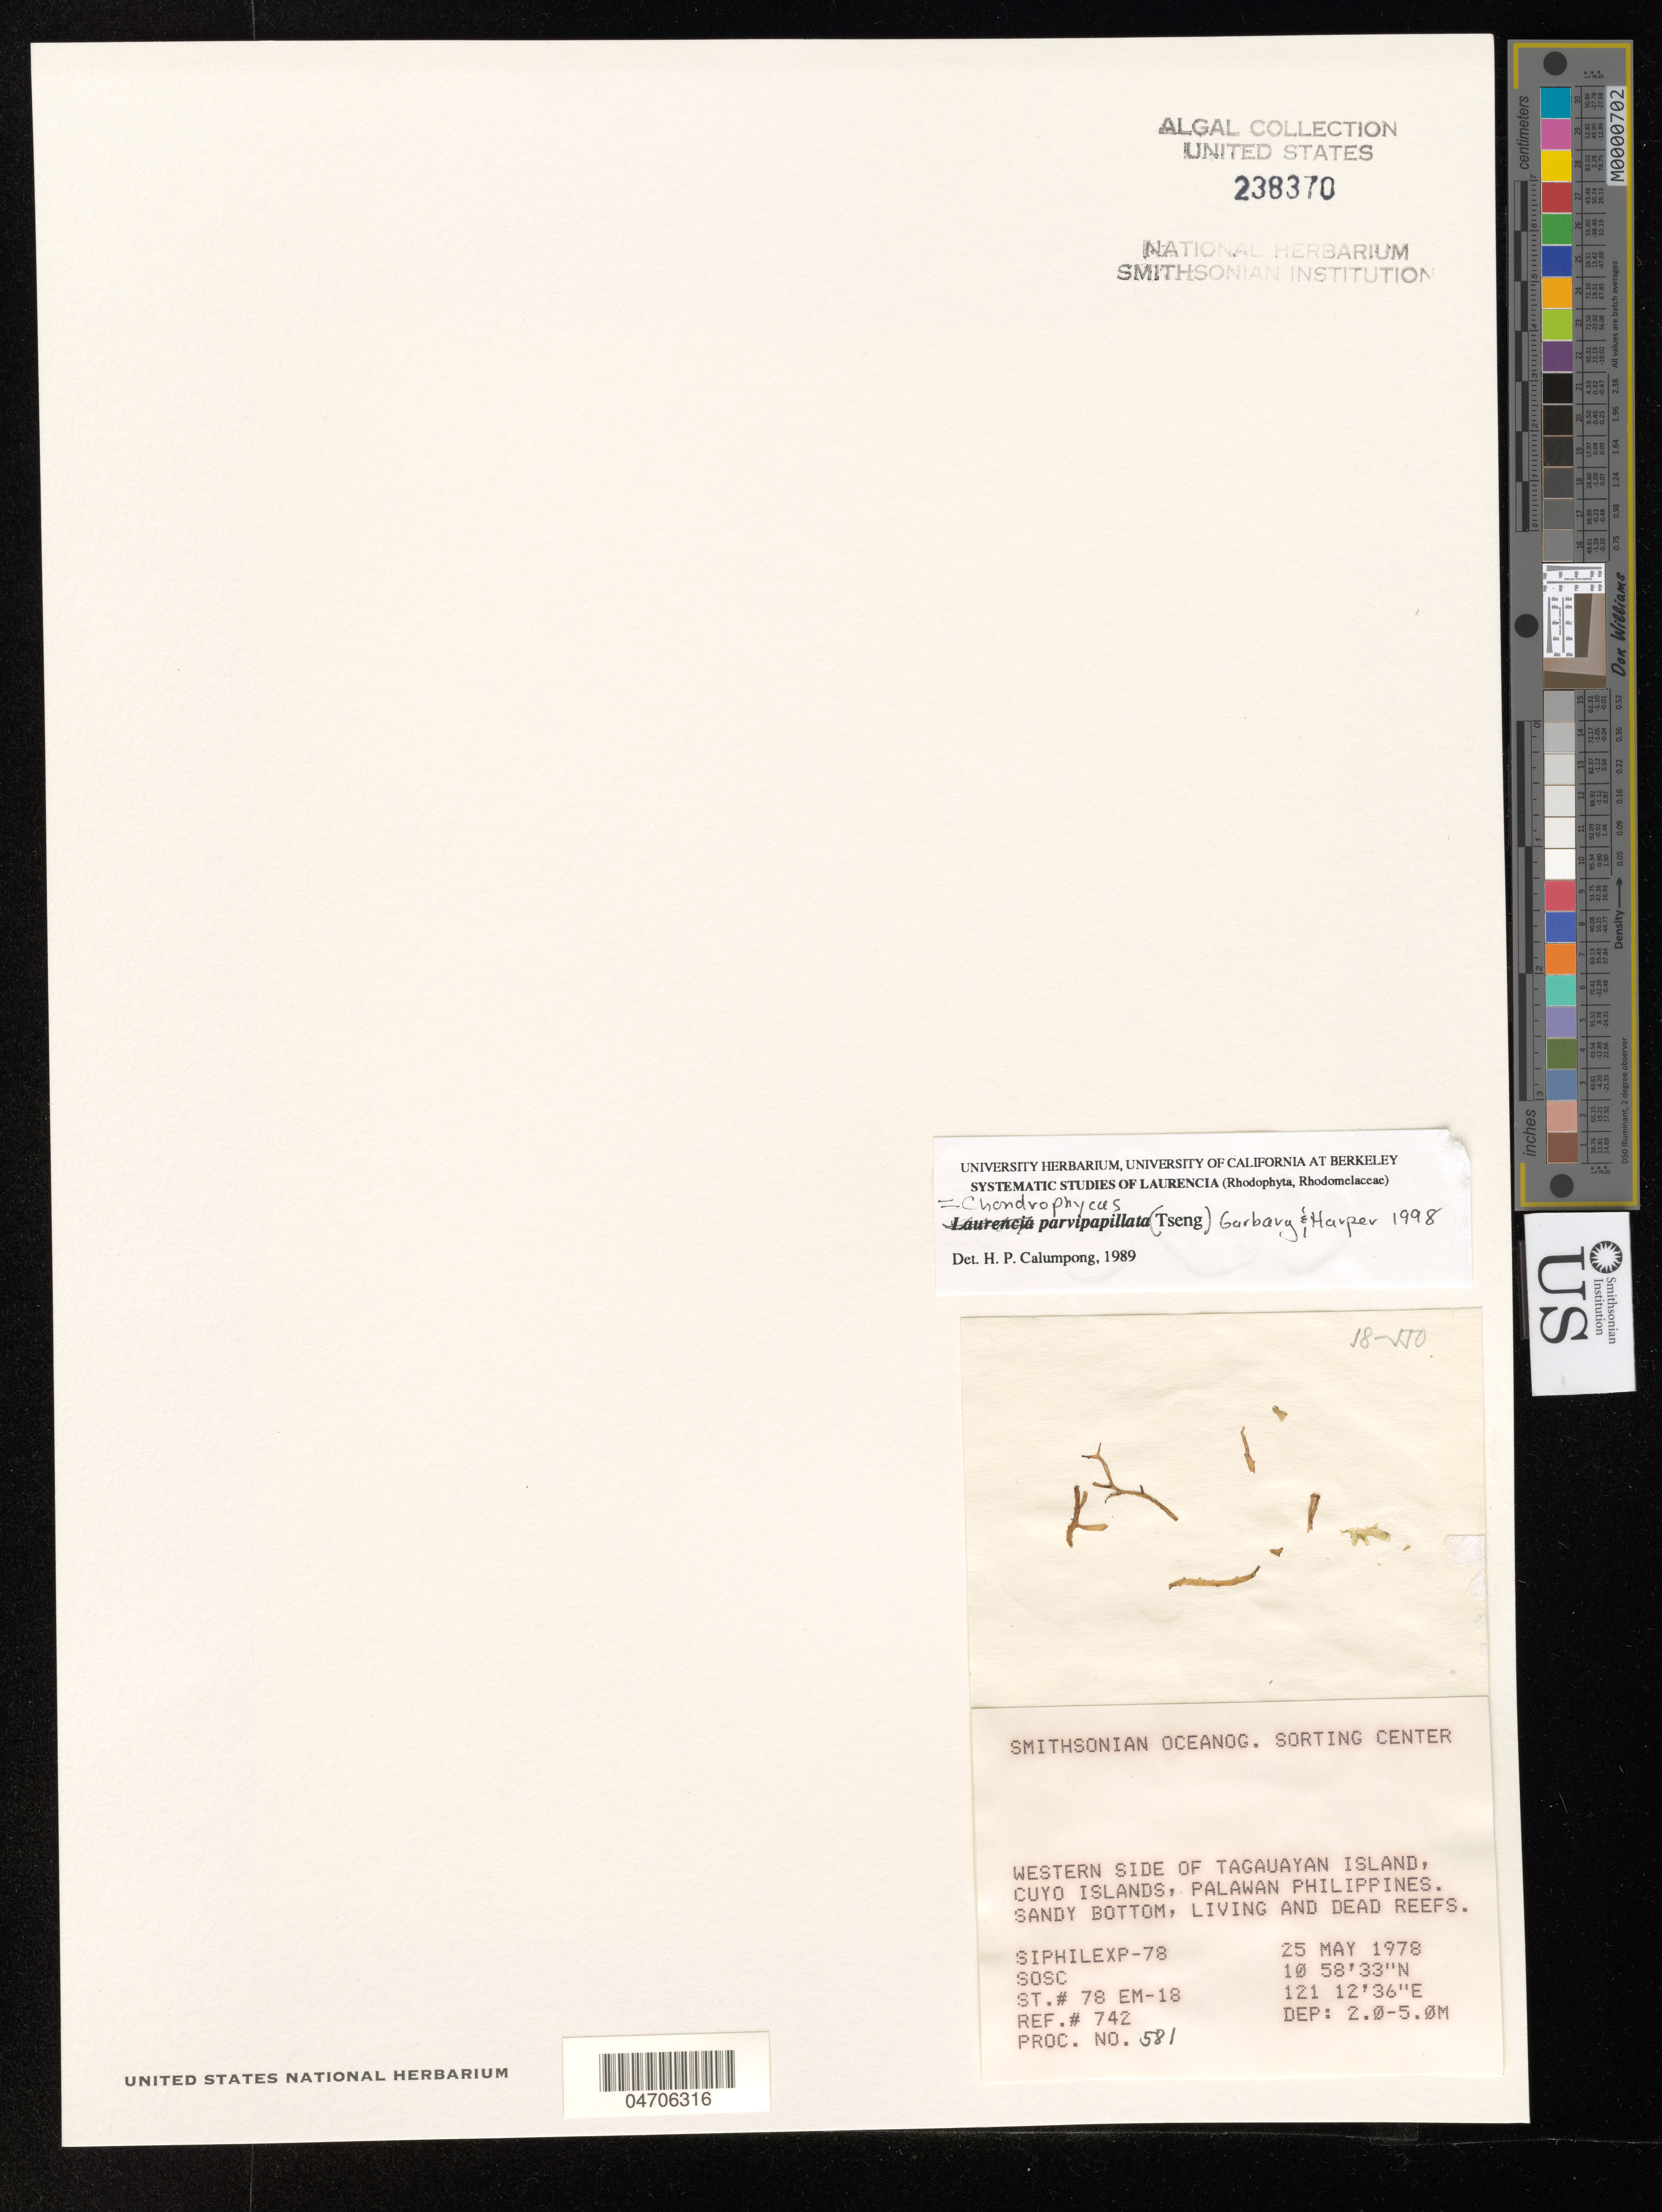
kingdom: Plantae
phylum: Rhodophyta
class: Florideophyceae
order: Ceramiales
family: Rhodomelaceae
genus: Chondrophycus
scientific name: Chondrophycus sp.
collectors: Smithsonian Oceanographic Sorting Center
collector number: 742/581?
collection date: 1978-05-25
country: Philippines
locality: Western side of Tagauayan Island, Cuyo Islands, Palawan.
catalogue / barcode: US 238370